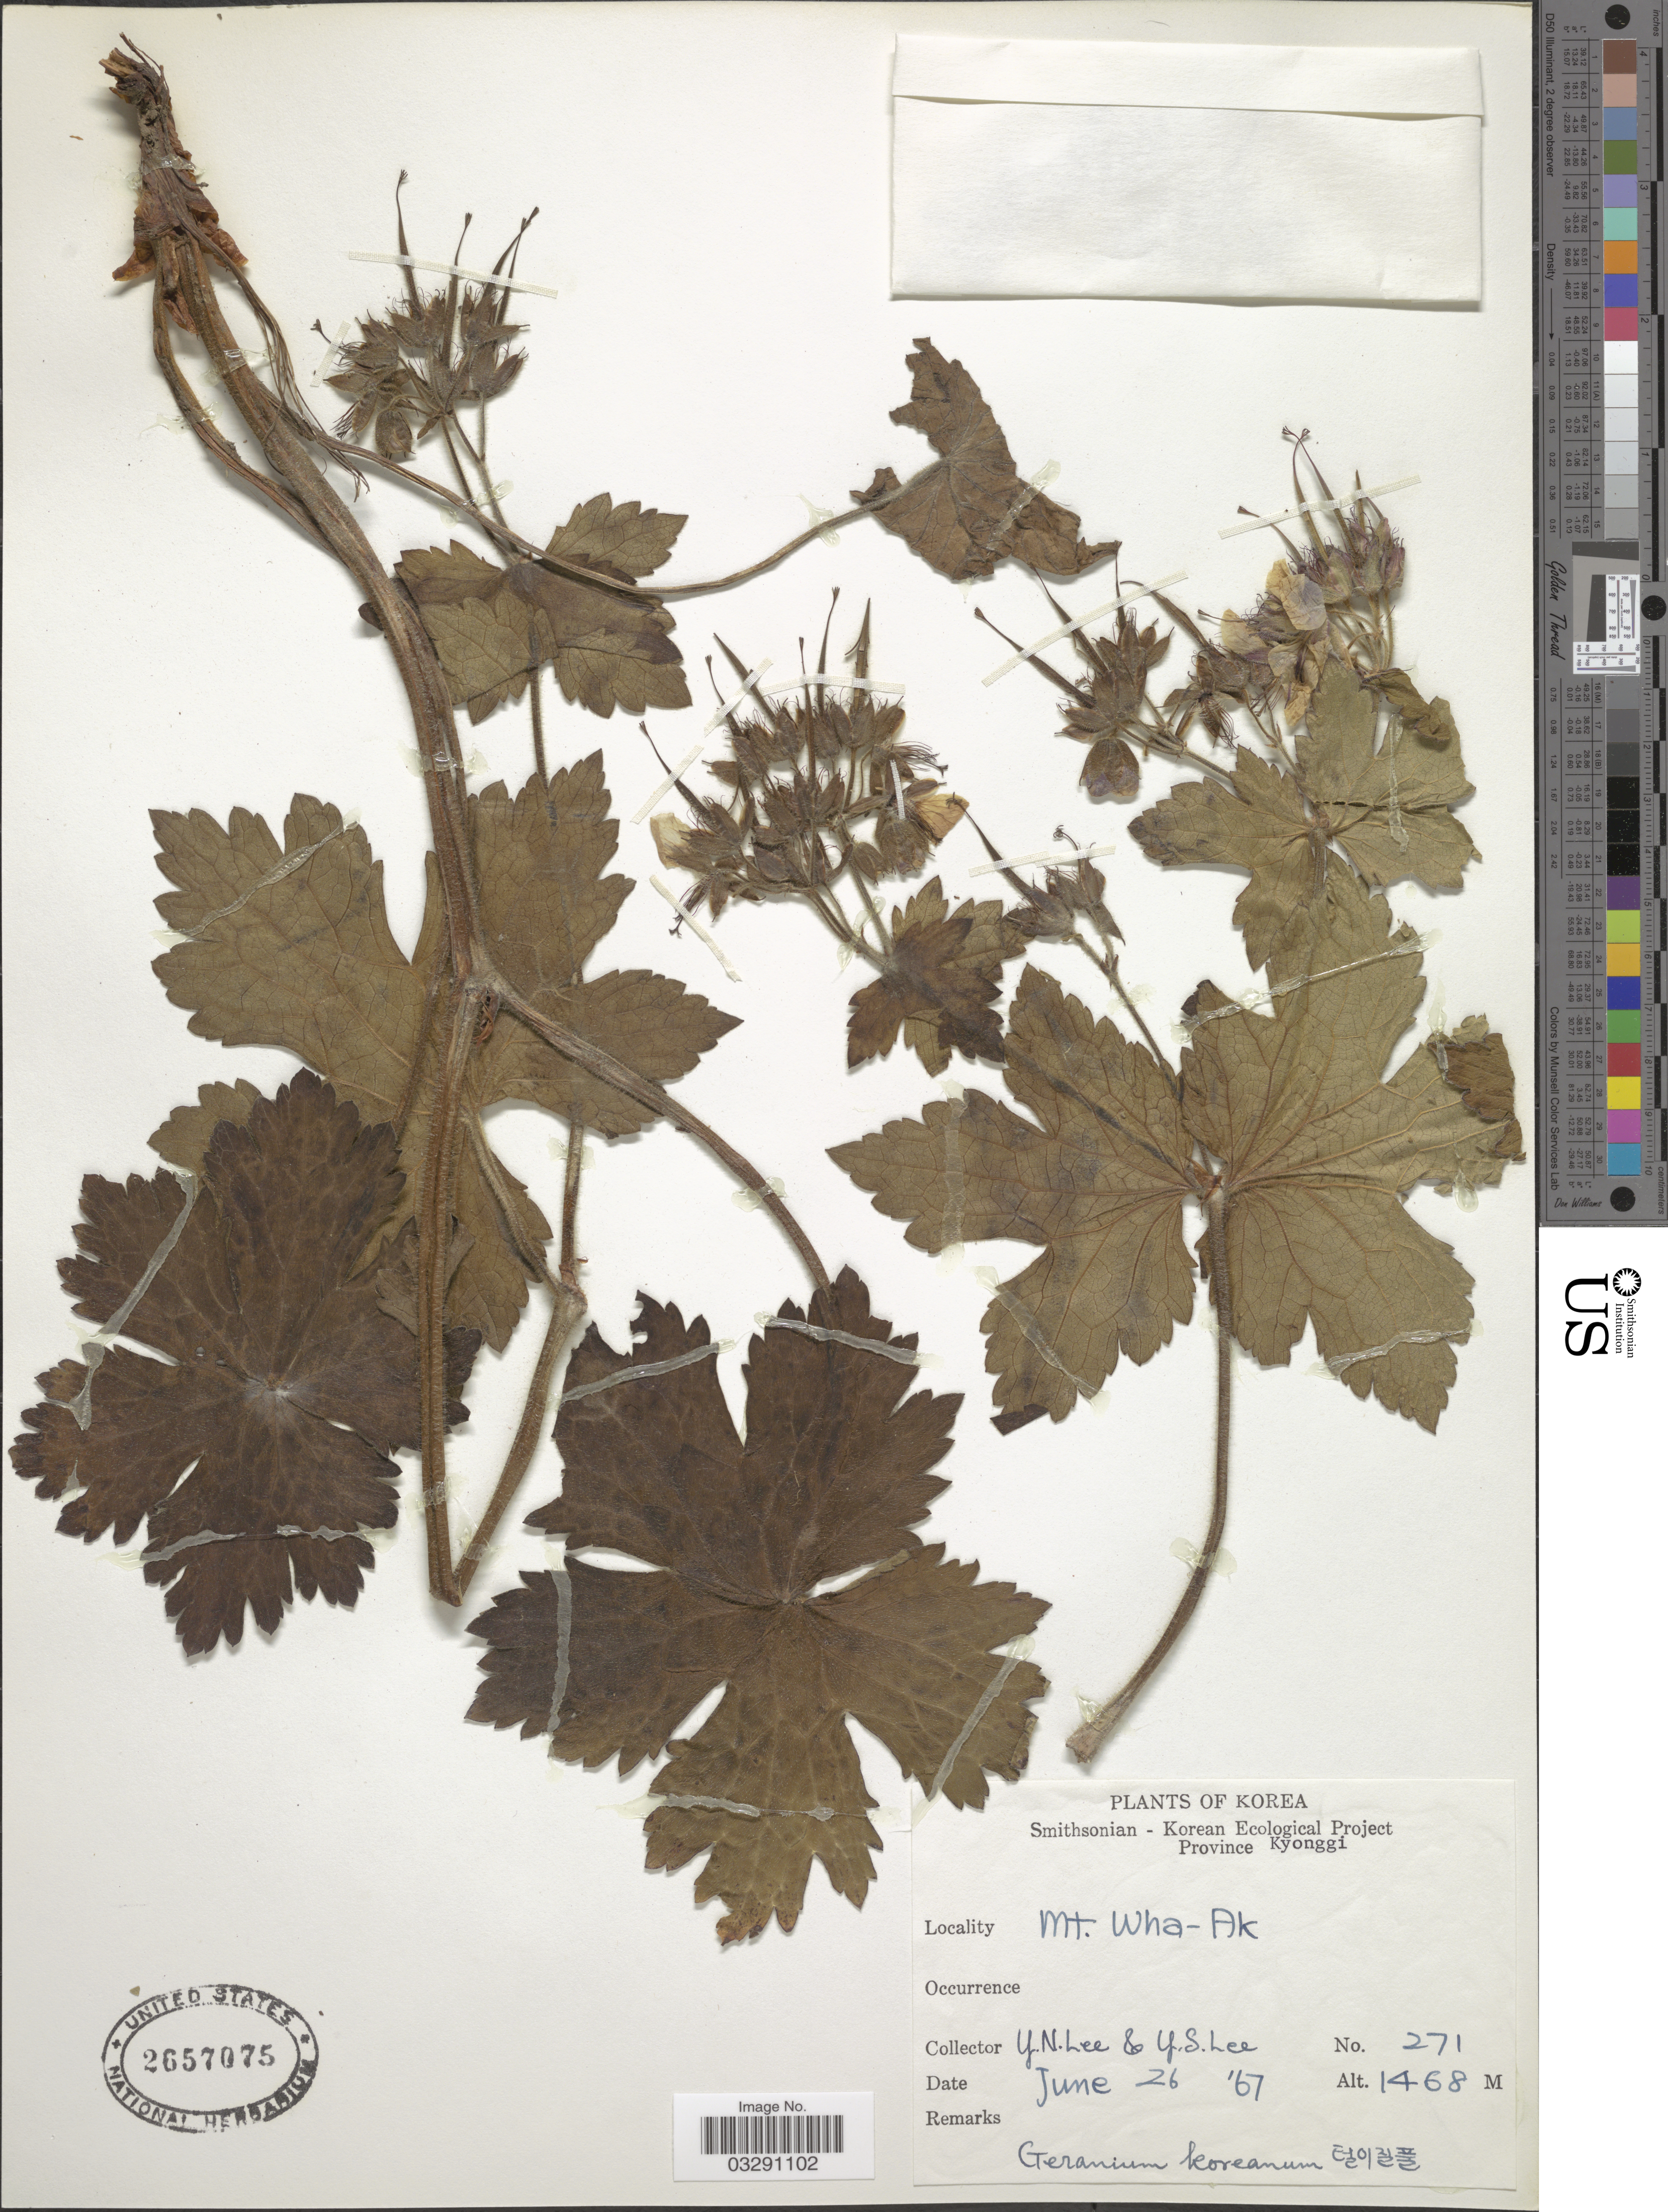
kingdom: Plantae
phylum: Tracheophyta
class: Magnoliopsida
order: Geraniales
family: Geraniaceae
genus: Geranium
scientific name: Geranium koreanum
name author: Kom.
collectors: Y. N. Lee & Y. S. Lee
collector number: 271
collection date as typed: Transcribed d/m/y: 26/6/67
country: South Korea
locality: Province Kyonggi. Mt. Wha-Ak.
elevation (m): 1468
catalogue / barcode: US 2657075